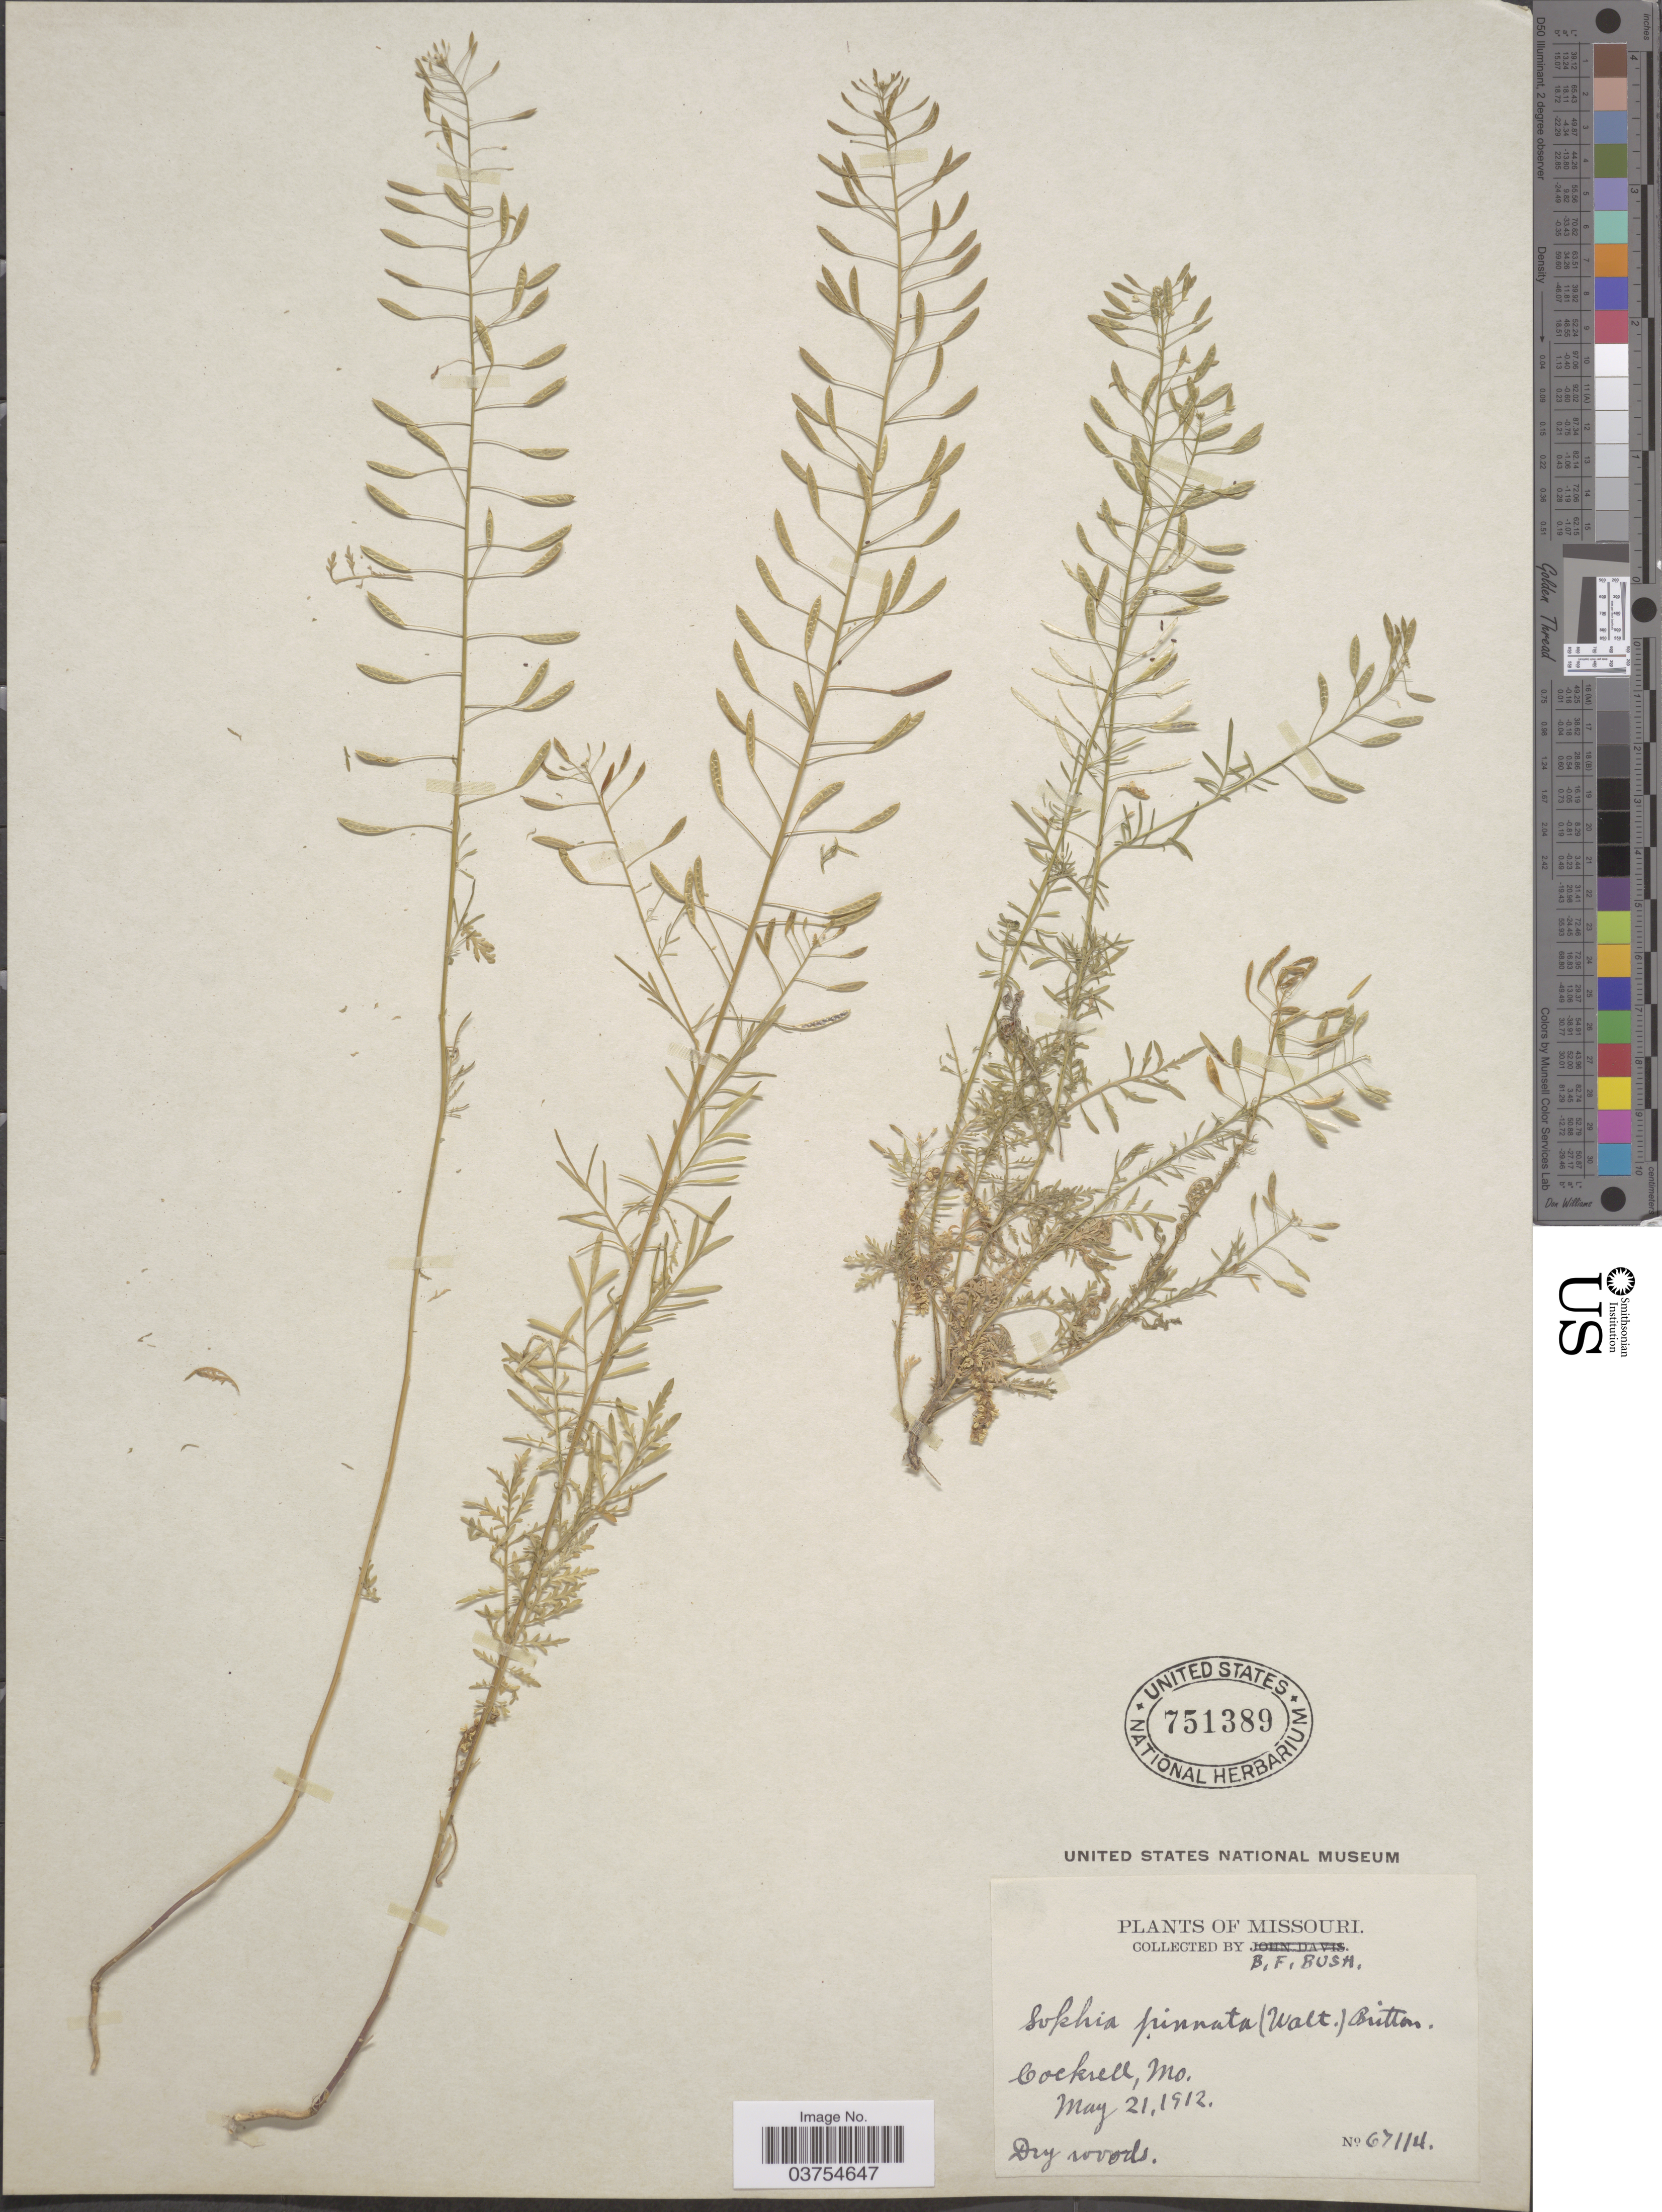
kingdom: Plantae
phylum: Tracheophyta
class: Magnoliopsida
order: Brassicales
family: Brassicaceae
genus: Descurainia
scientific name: Descurainia pinnata var. brachycarpa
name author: (Richardson) Fernald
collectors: B. F. Bush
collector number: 67114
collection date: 1912-05-21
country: United States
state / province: Missouri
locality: Cockrell. Dry woods.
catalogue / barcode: US 751389